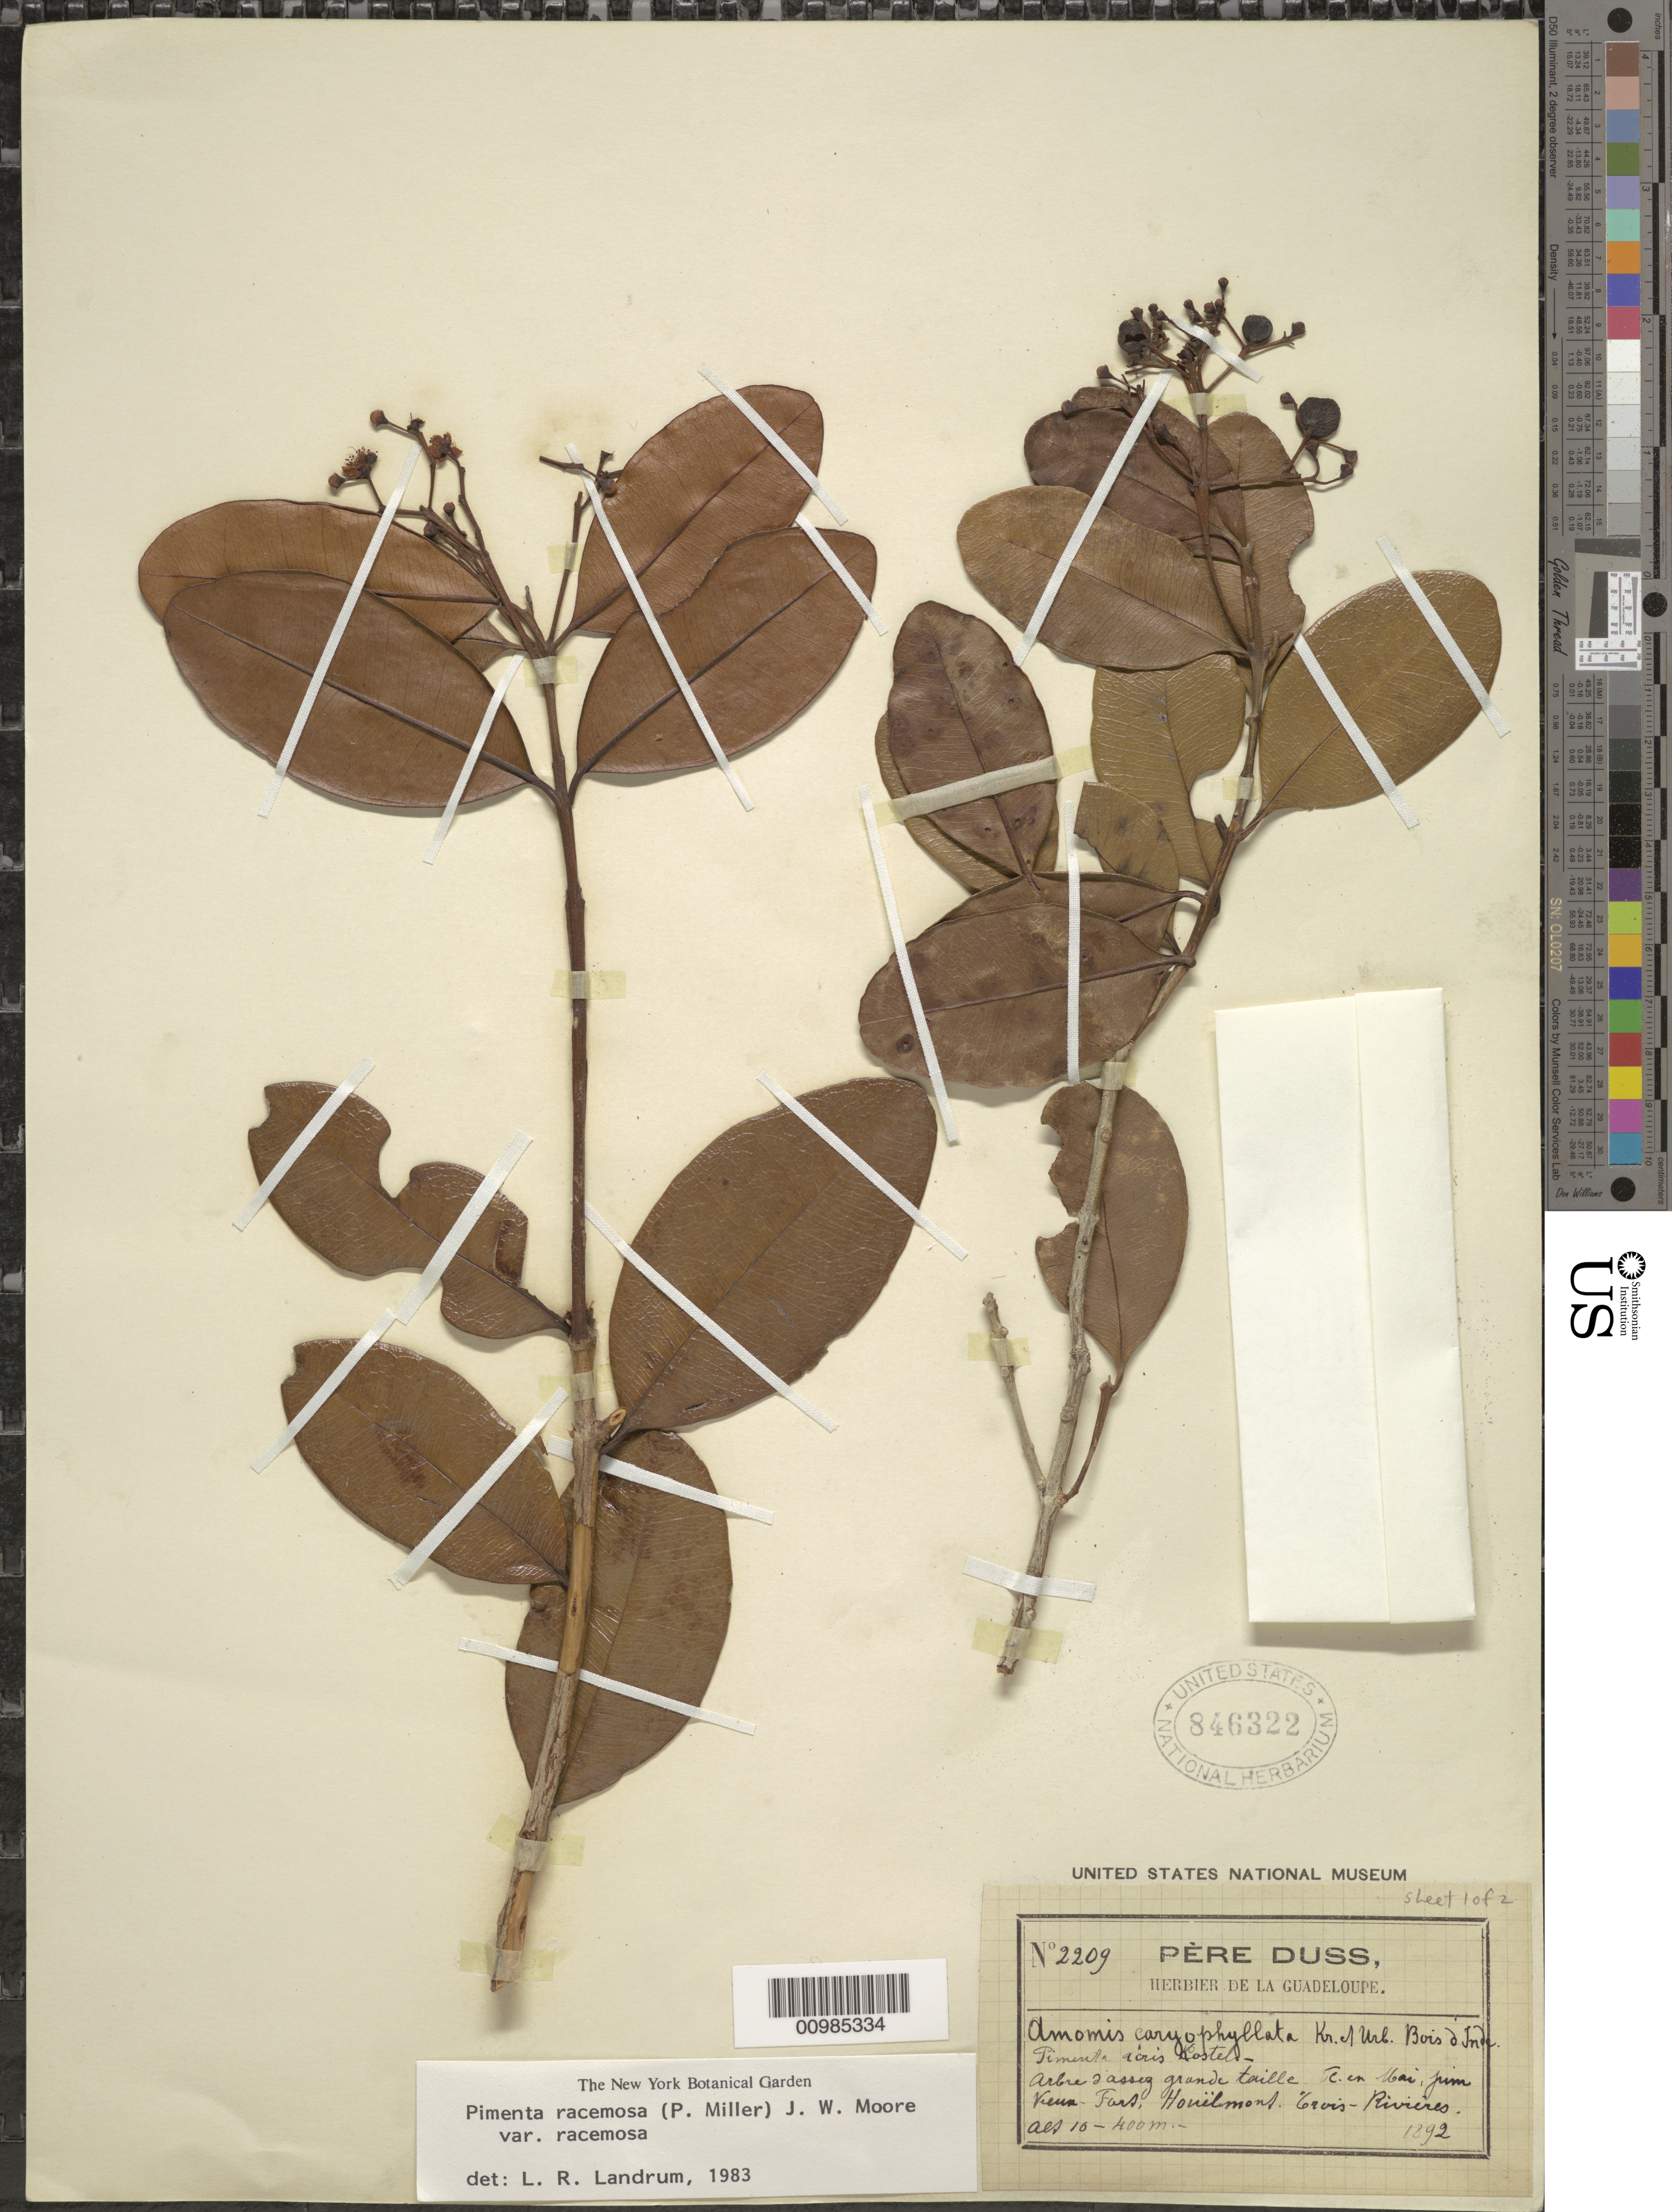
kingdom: Plantae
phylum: Tracheophyta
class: Magnoliopsida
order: Myrtales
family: Myrtaceae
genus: Pimenta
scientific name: Pimenta racemosa var. racemosa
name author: (Mill.) J.W. Moore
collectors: Père Duss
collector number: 2209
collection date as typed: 1892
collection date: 1892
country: Guadeloupe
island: Basse Terre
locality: Vieux Fort, Houelmont, Trois Rivieres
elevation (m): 10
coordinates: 0 N, 0 E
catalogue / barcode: US 846322